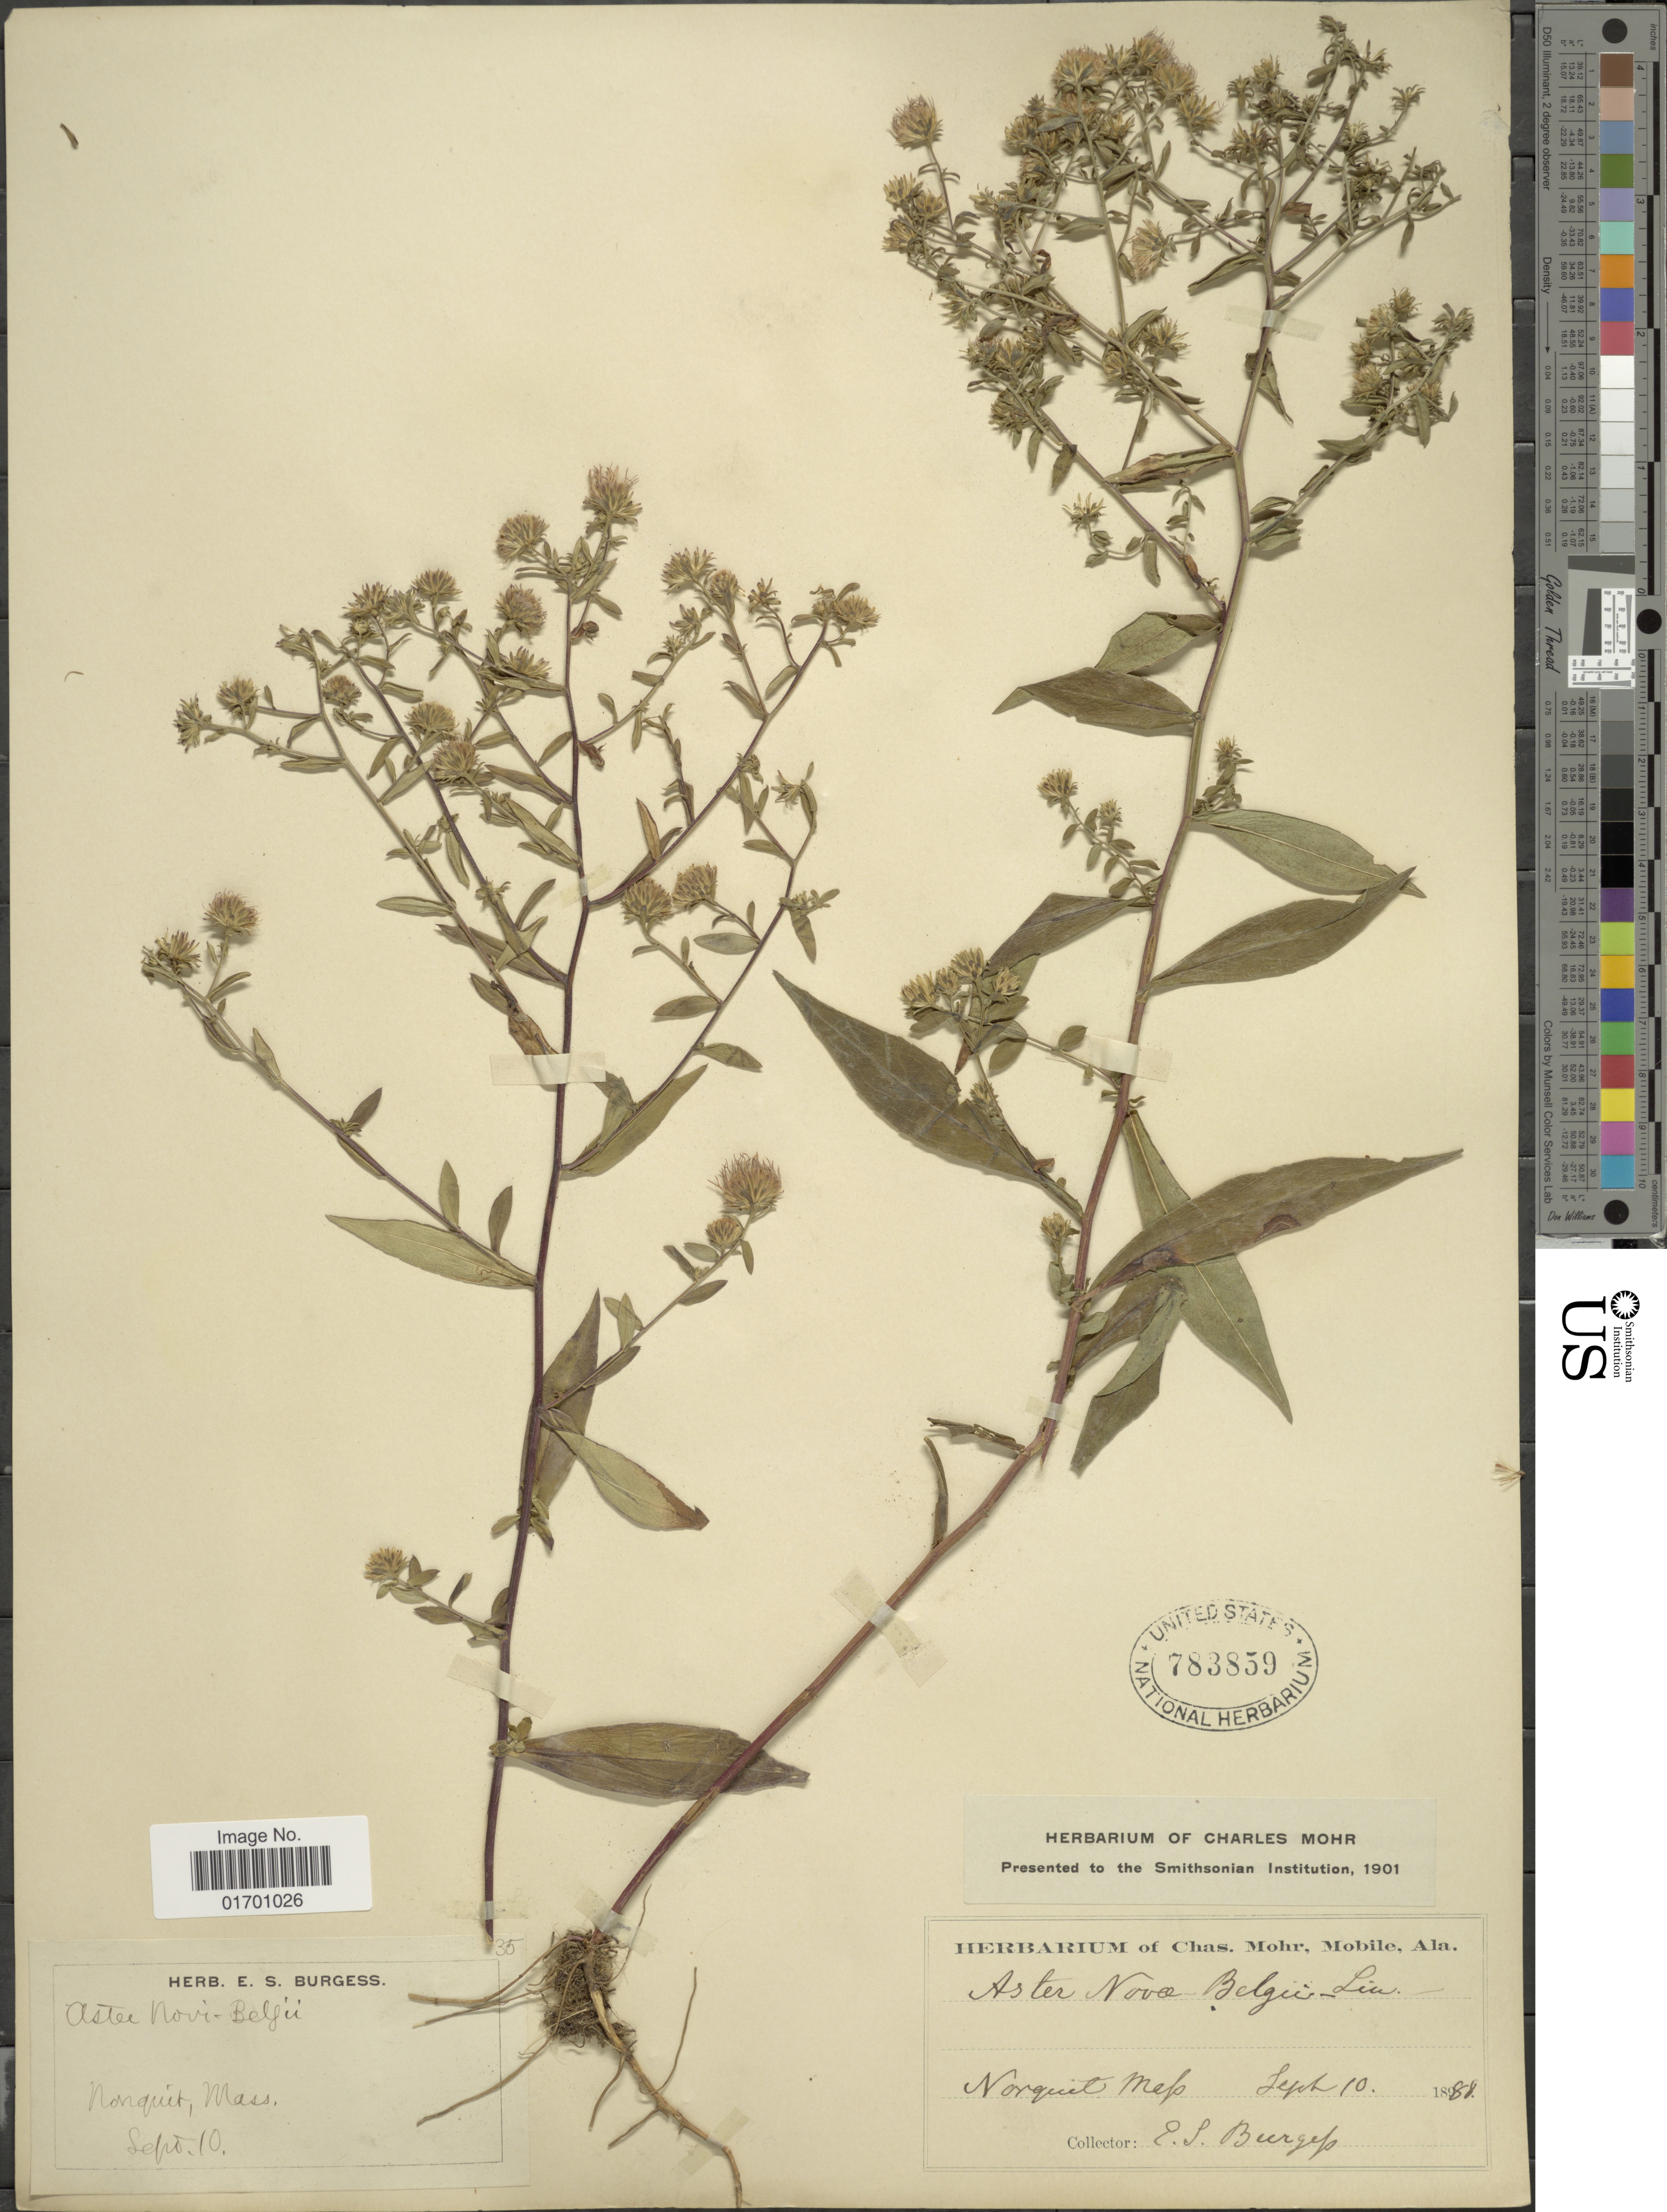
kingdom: Plantae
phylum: Tracheophyta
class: Magnoliopsida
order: Asterales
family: Asteraceae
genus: Symphyotrichum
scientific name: Symphyotrichum novi-belgii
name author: (L.) G.L. Nesom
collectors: E. Burgess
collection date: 1888-09-10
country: United States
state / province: Massachusetts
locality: Norquit Mass.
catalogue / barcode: US 783859